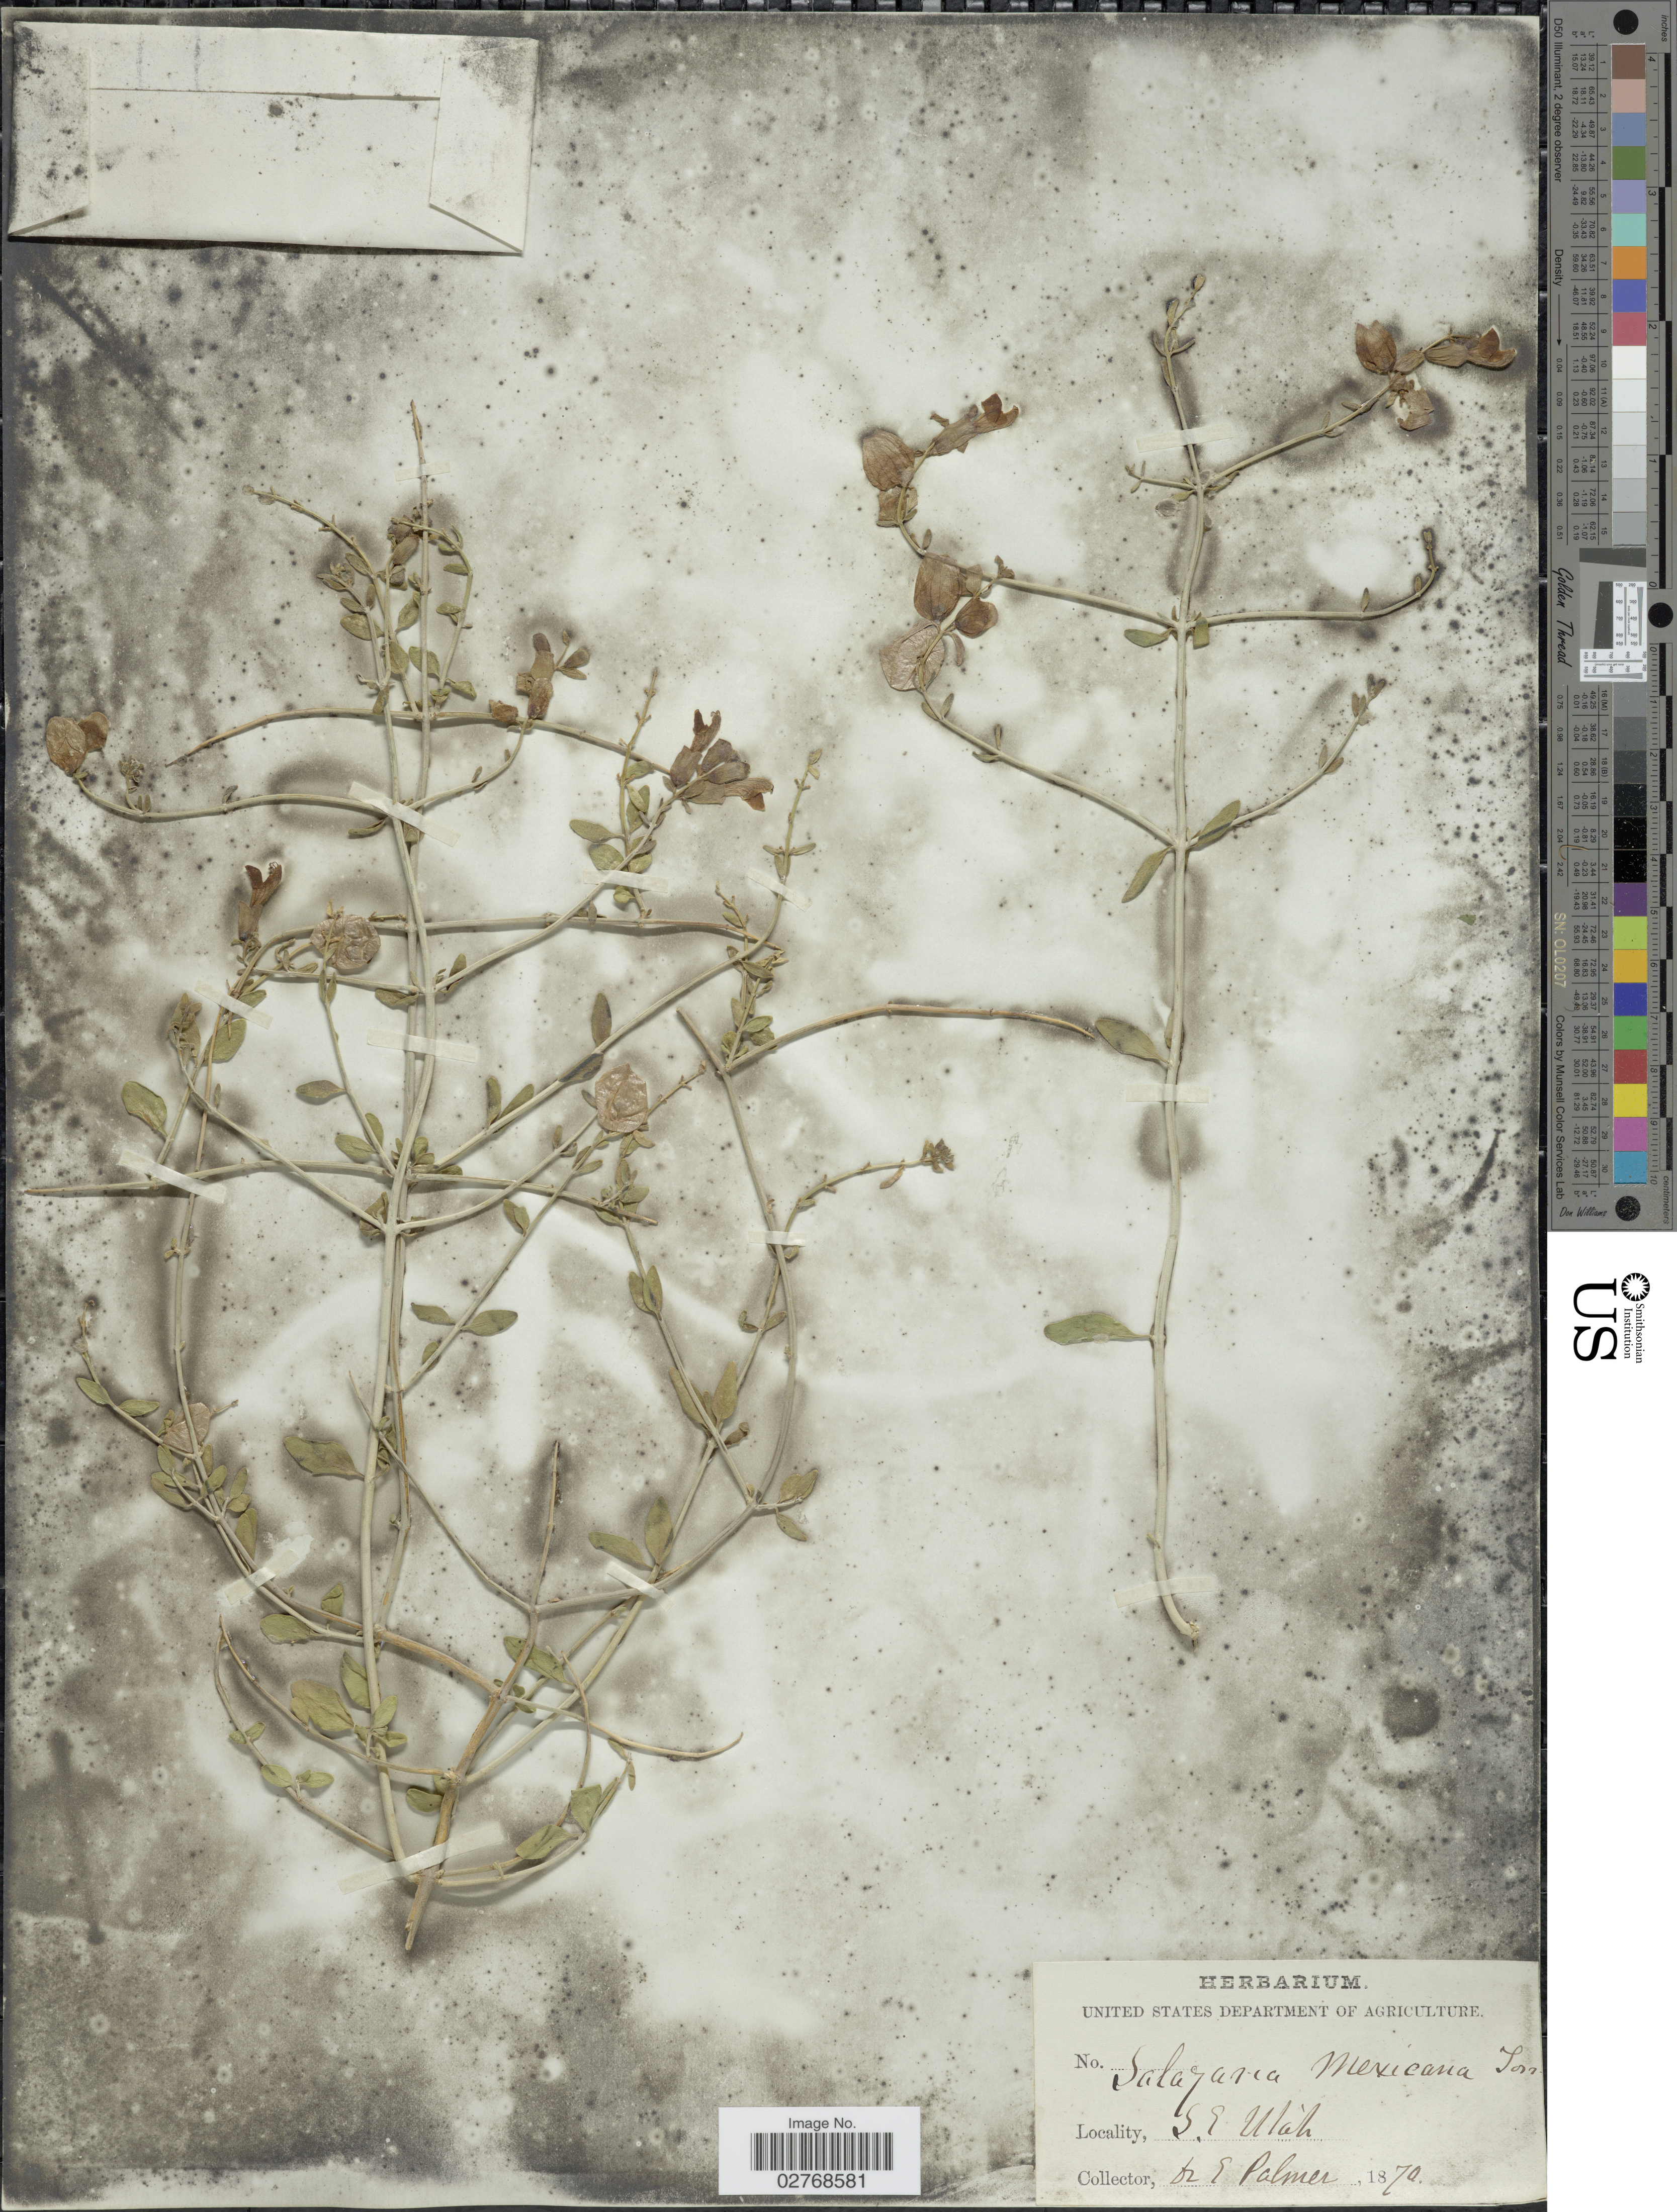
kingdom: Plantae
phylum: Tracheophyta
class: Magnoliopsida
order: Lamiales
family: Lamiaceae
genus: Scutellaria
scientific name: Scutellaria mexicana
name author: (Torr.) A.J. Paton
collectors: E. Palmer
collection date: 1870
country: United States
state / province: Utah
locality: S.E. Utah.